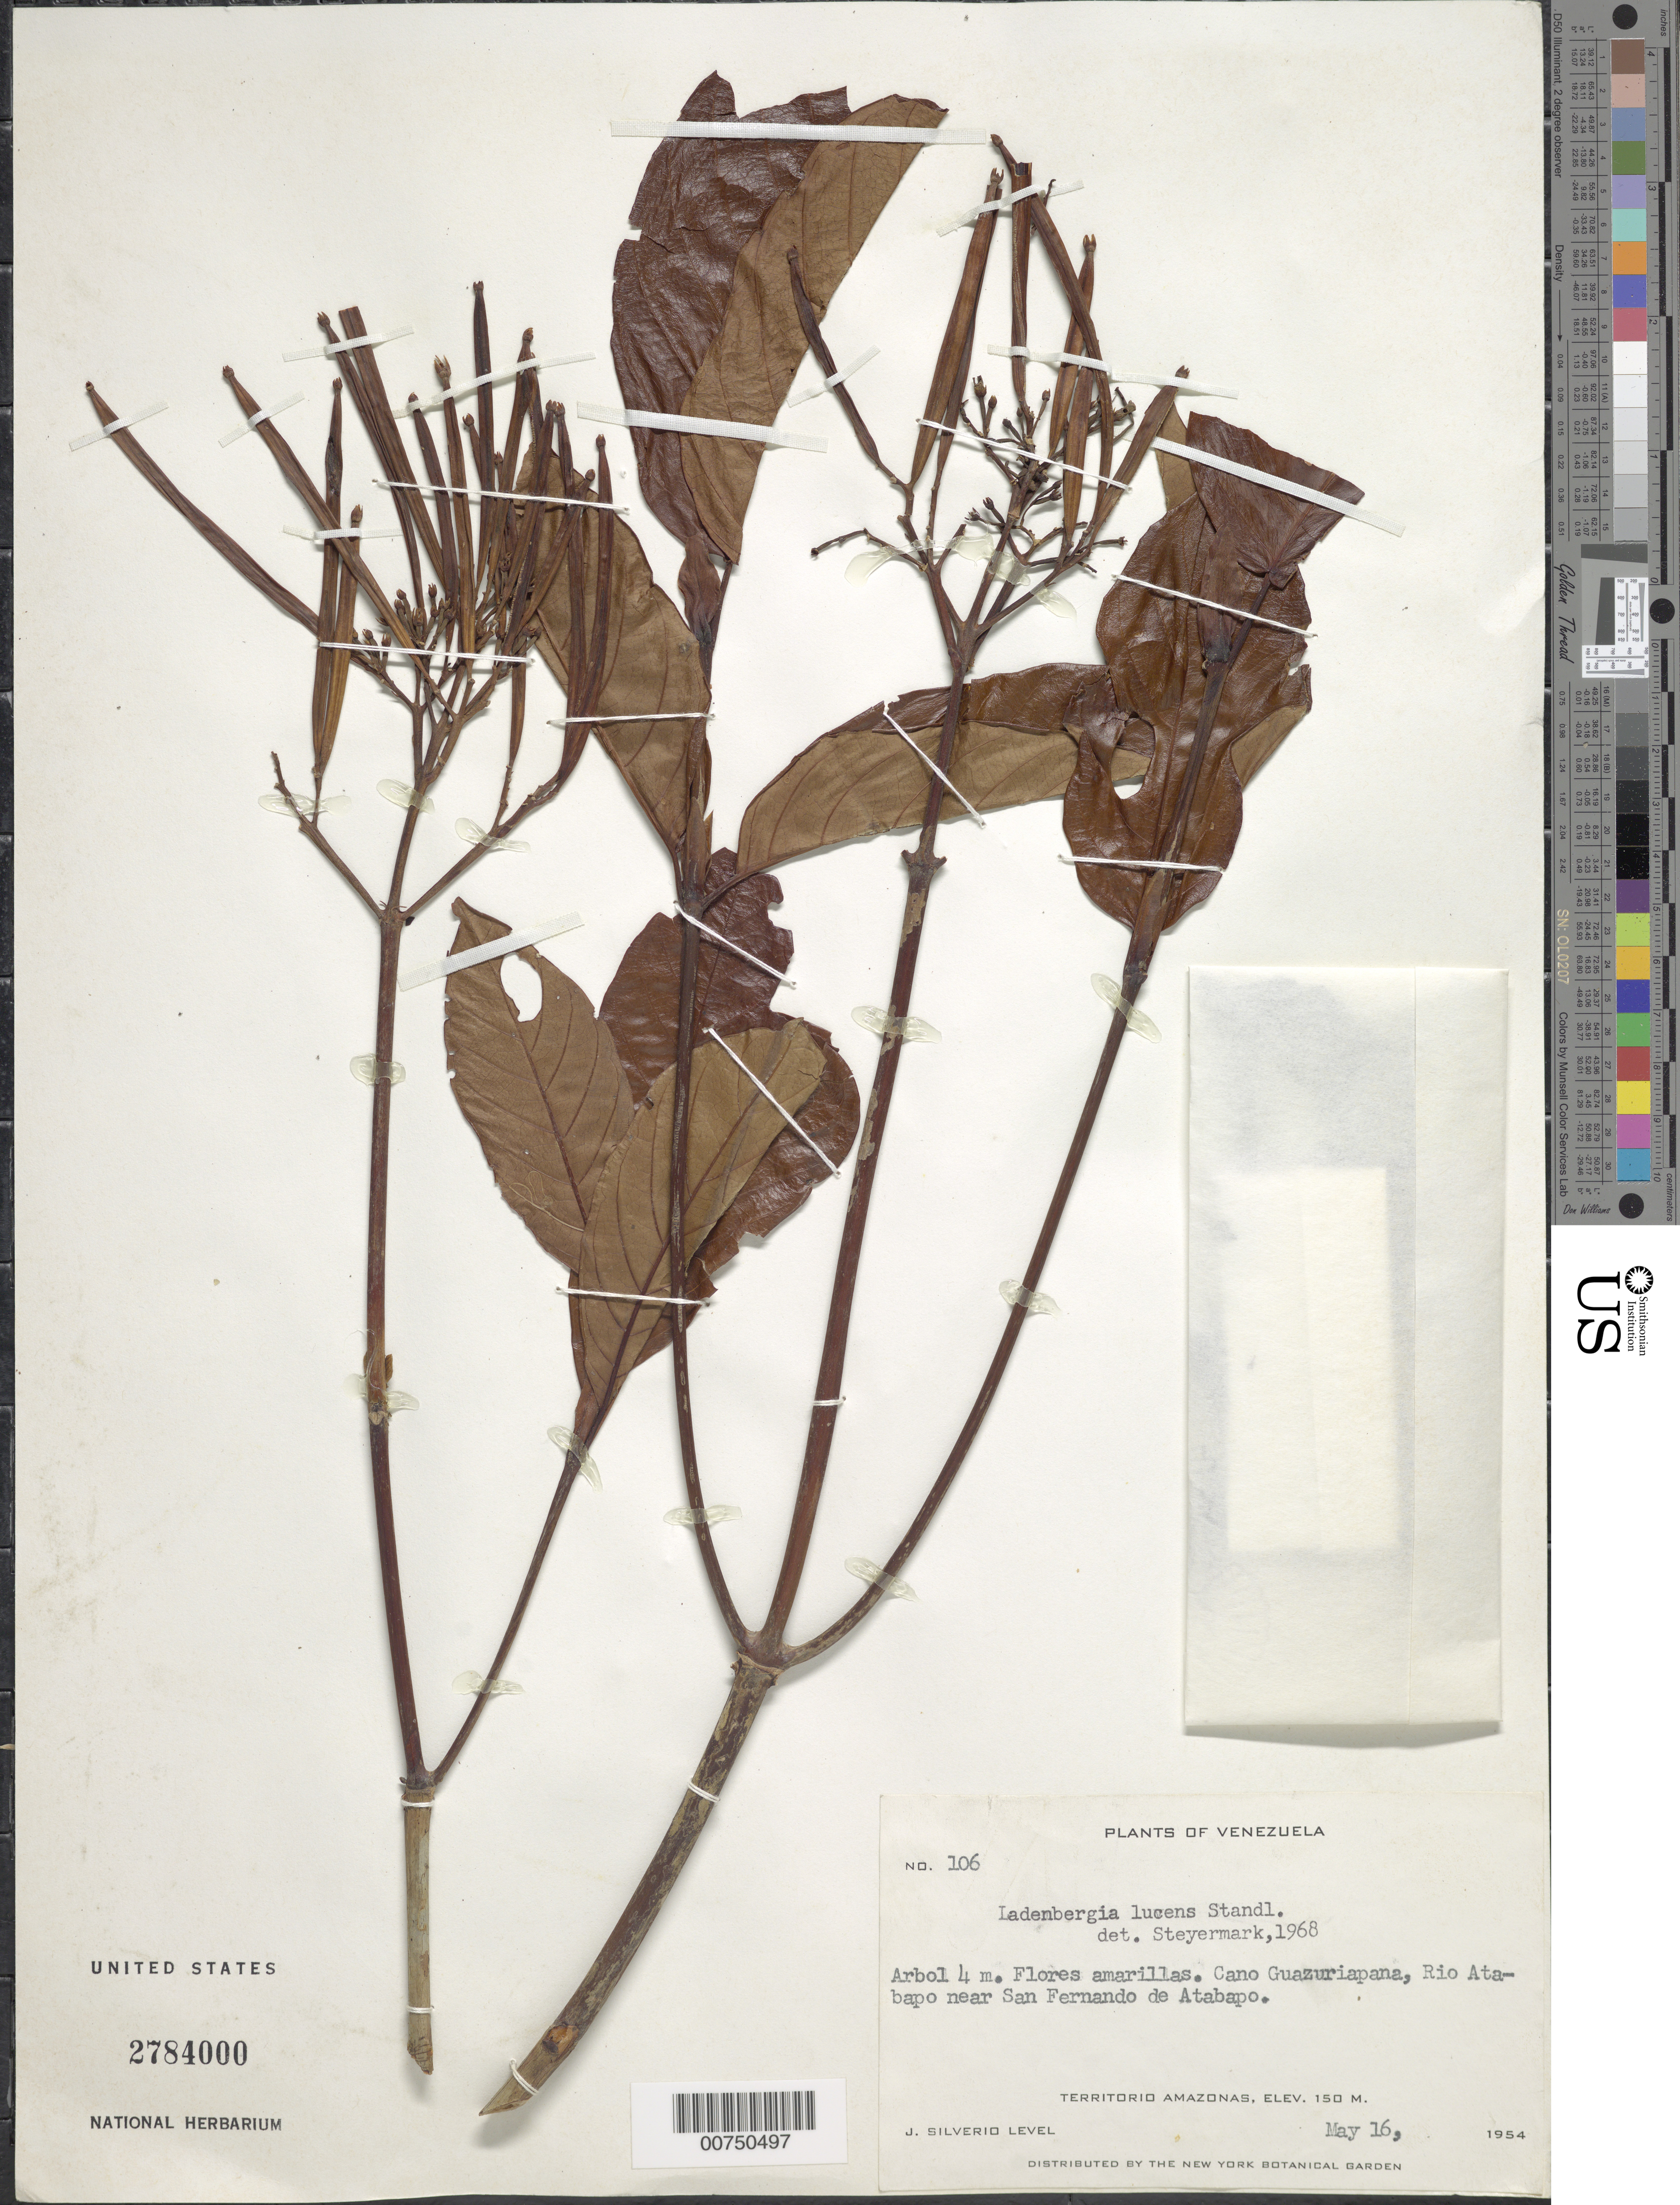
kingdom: Plantae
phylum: Tracheophyta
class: Magnoliopsida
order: Gentianales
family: Rubiaceae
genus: Ladenbergia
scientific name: Ladenbergia lucens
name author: Standl.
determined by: Steyermark, Julian A., (VEN)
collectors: J. Silverio L.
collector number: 106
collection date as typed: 16-May-54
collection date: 1954-05-16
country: Venezuela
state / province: Amazonas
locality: Caño Guazuriapana, Río Atabapo, near San Fernando de Atabapo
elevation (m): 150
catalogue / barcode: US 2784000